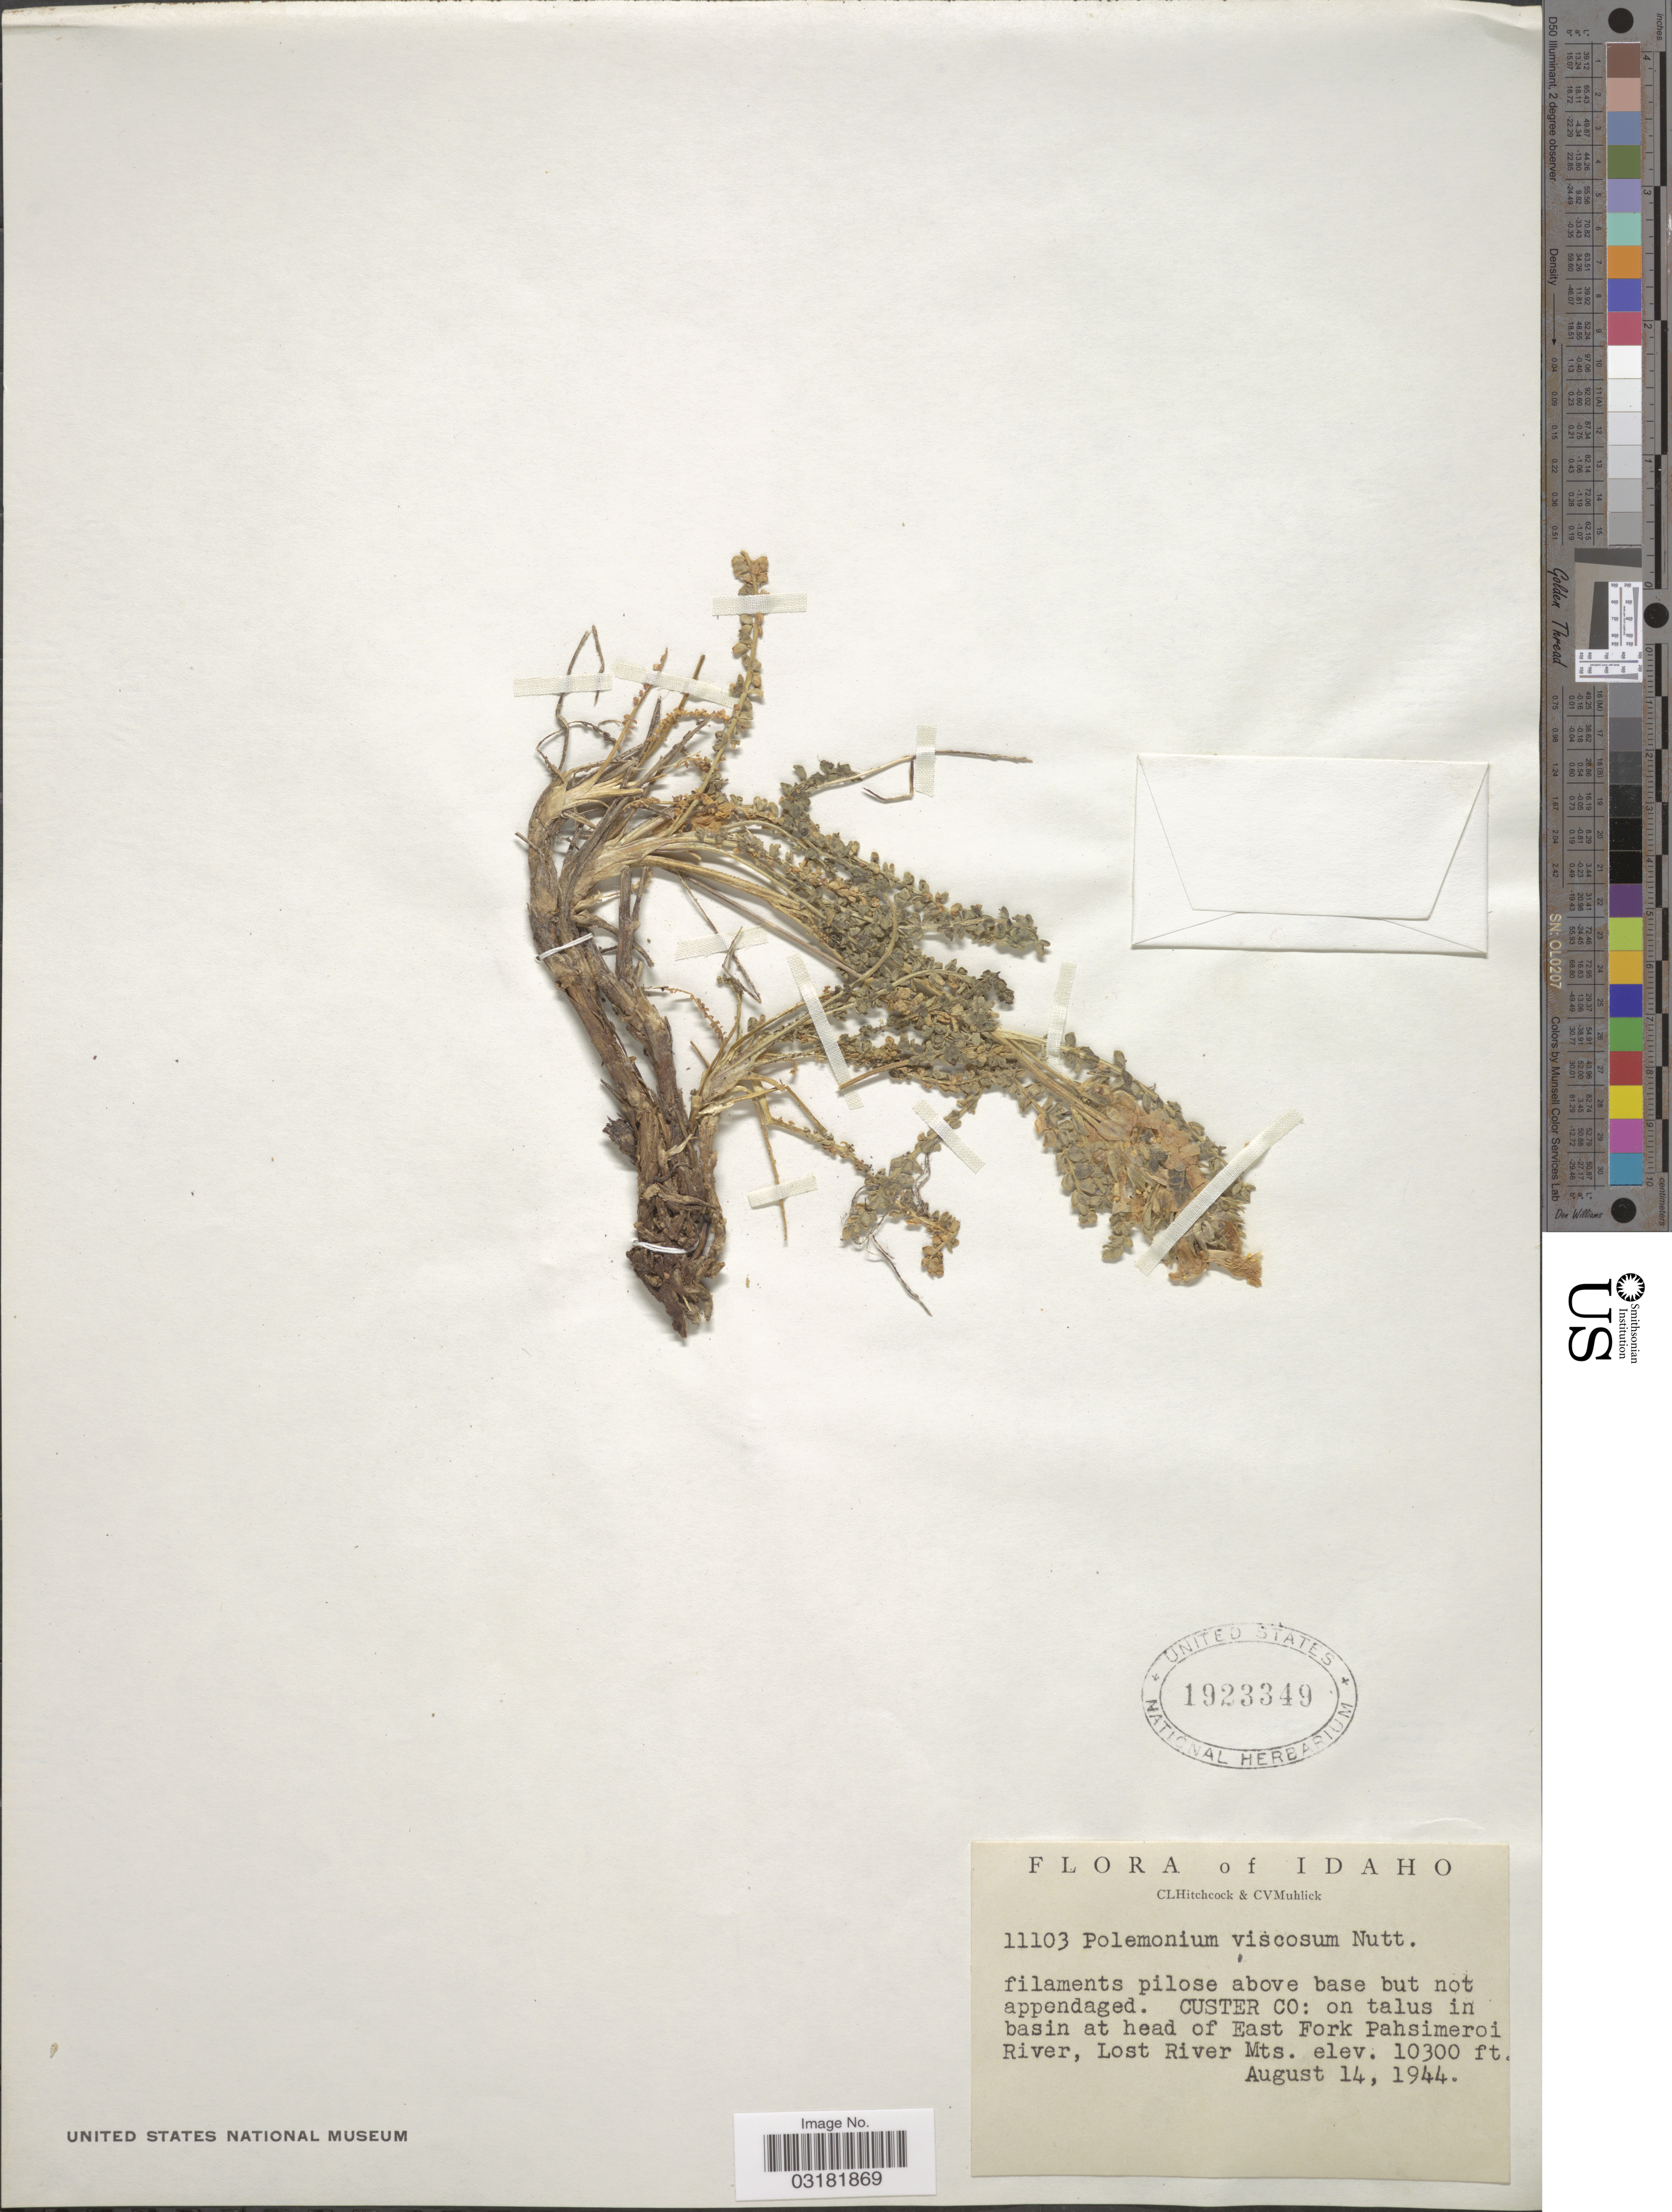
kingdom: Plantae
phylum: Tracheophyta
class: Magnoliopsida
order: Ericales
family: Polemoniaceae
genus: Polemonium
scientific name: Polemonium viscosum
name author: Nutt.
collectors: C. L. Hitchcock & C. V. Muhlick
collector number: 11103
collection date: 1944-08-14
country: United States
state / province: Idaho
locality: Custer Co: on talus in basin at head of East Fork Pahsimeroi River, Lost River Mts.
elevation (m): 3139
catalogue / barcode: US 1923349